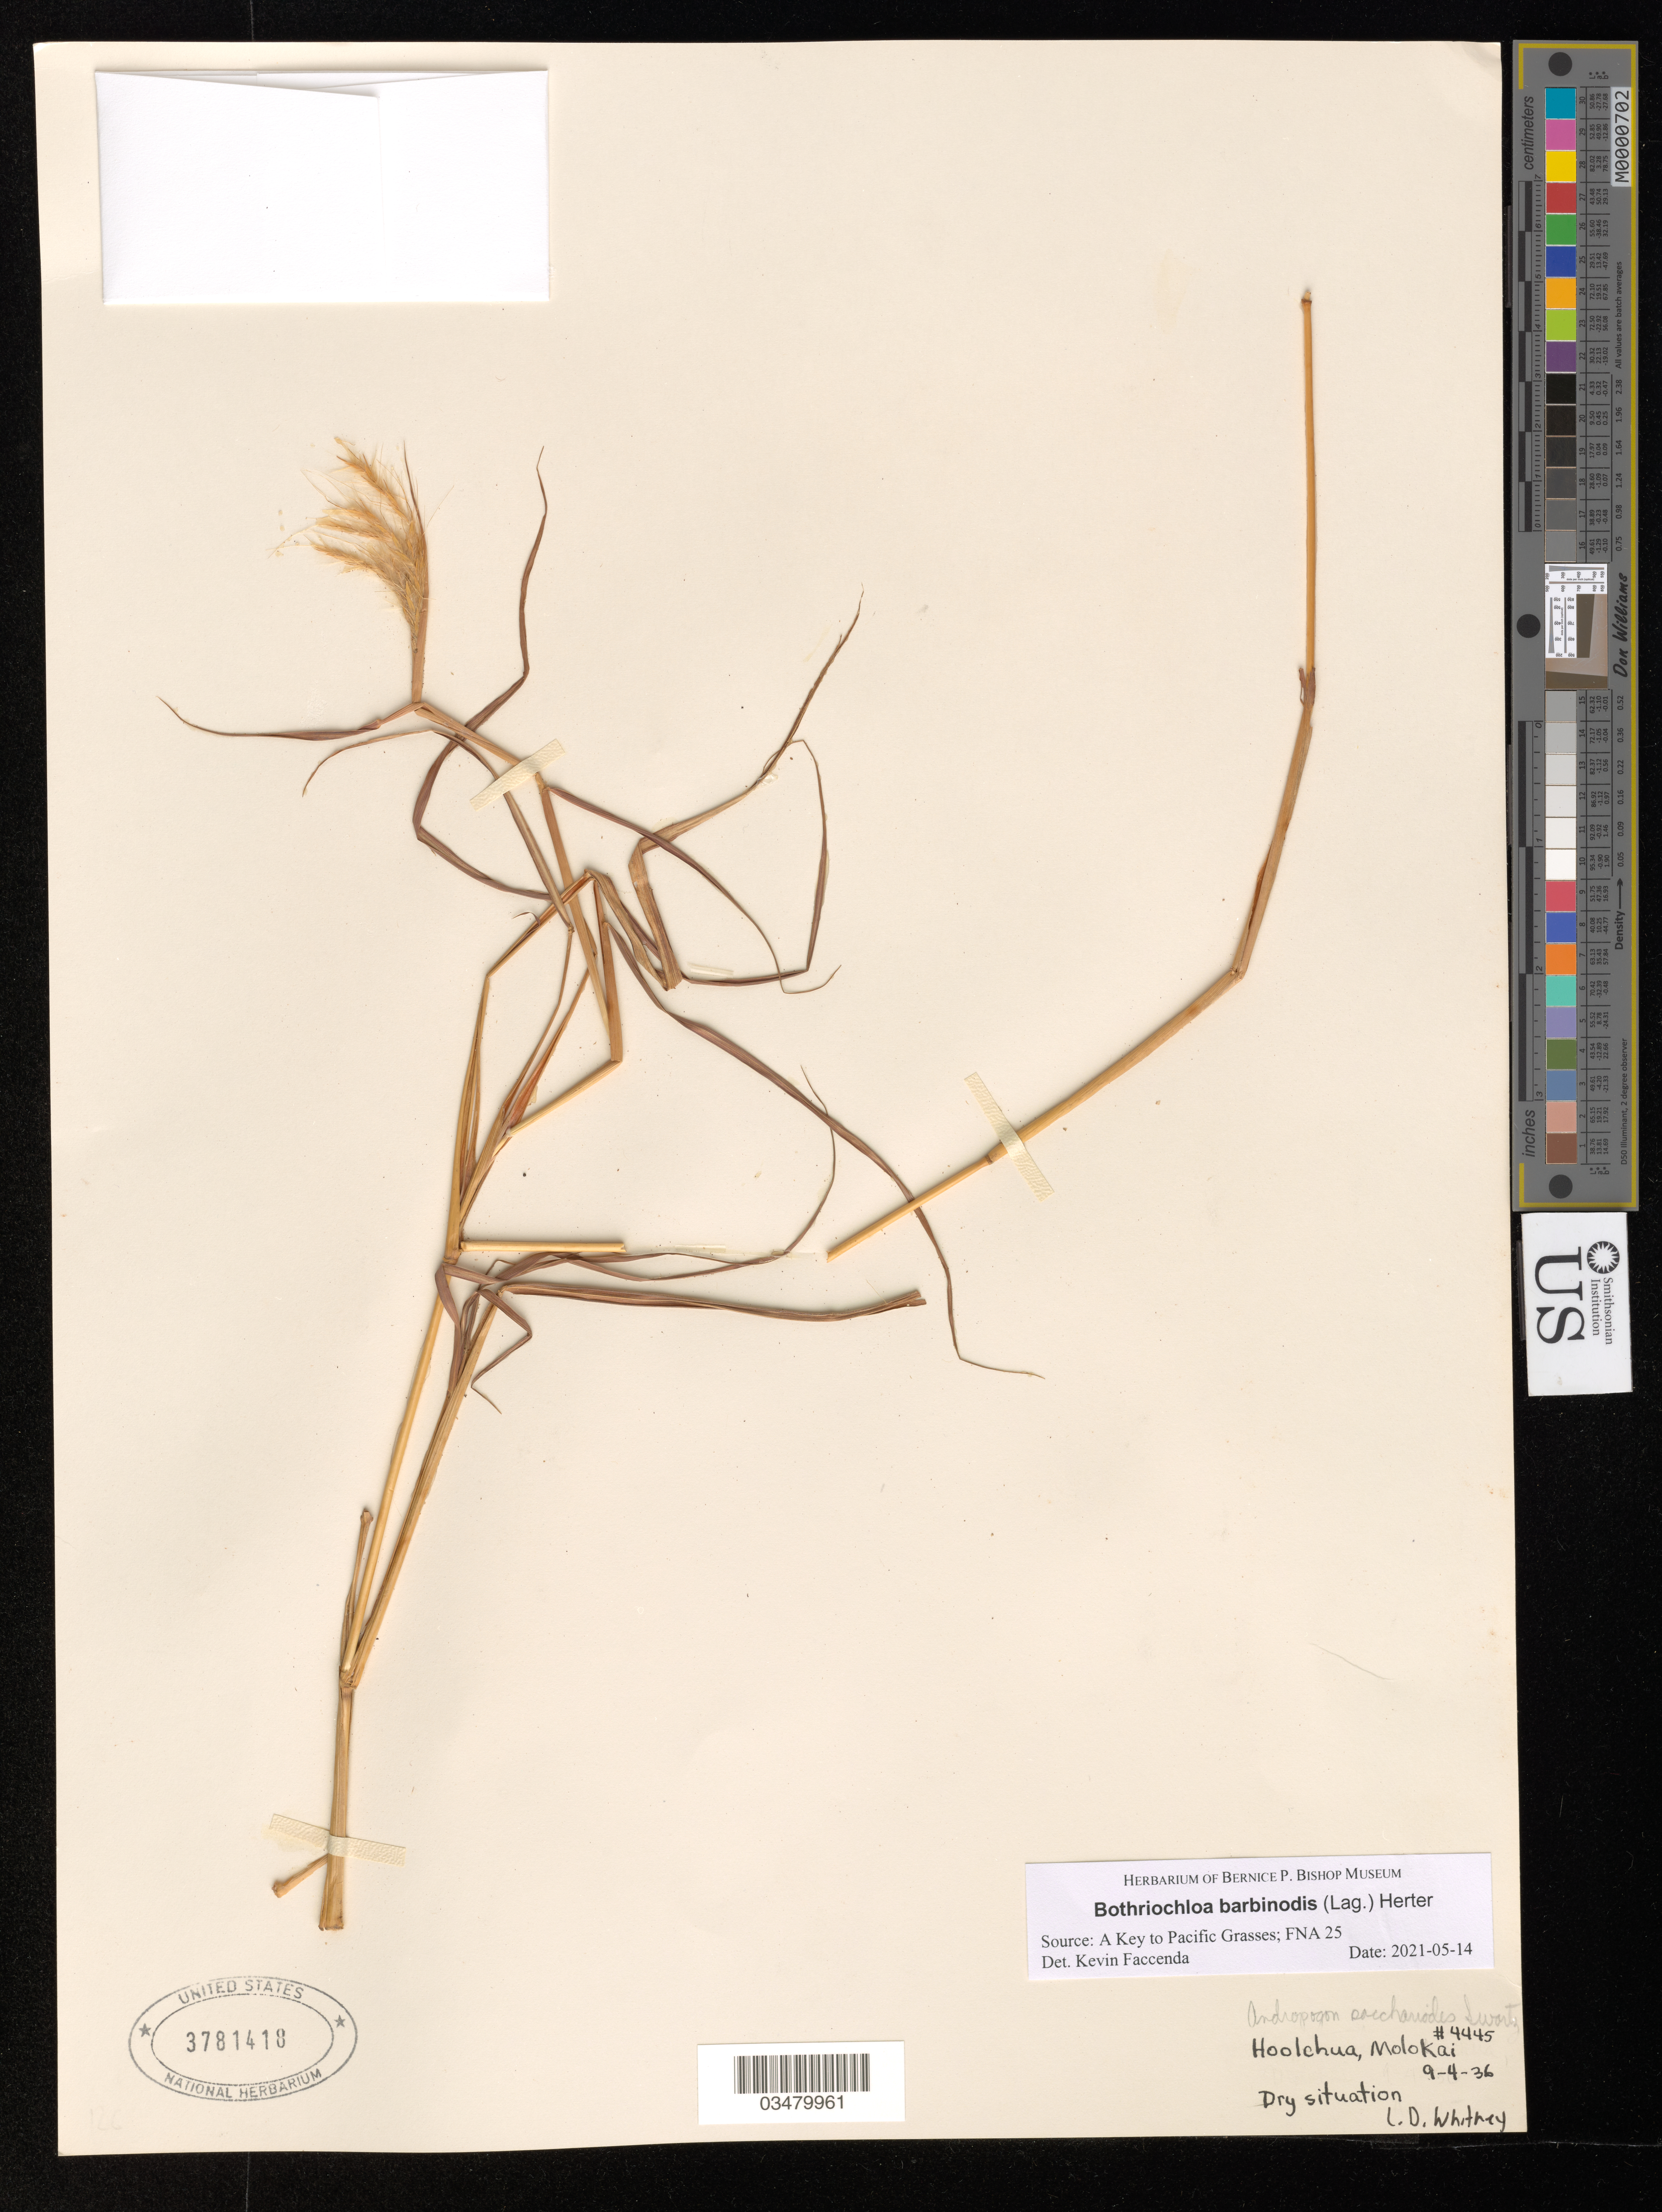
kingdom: Plantae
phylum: Tracheophyta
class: Liliopsida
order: Poales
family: Poaceae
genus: Bothriochloa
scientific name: Bothriochloa barbinodis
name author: (Lag.) Herter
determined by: Faccenda, K.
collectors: L. Whitney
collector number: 4445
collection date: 1936-09-04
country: United States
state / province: Hawaii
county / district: Maui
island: Moloka'i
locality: Hoolehua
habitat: Dry situation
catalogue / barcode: US 3781418